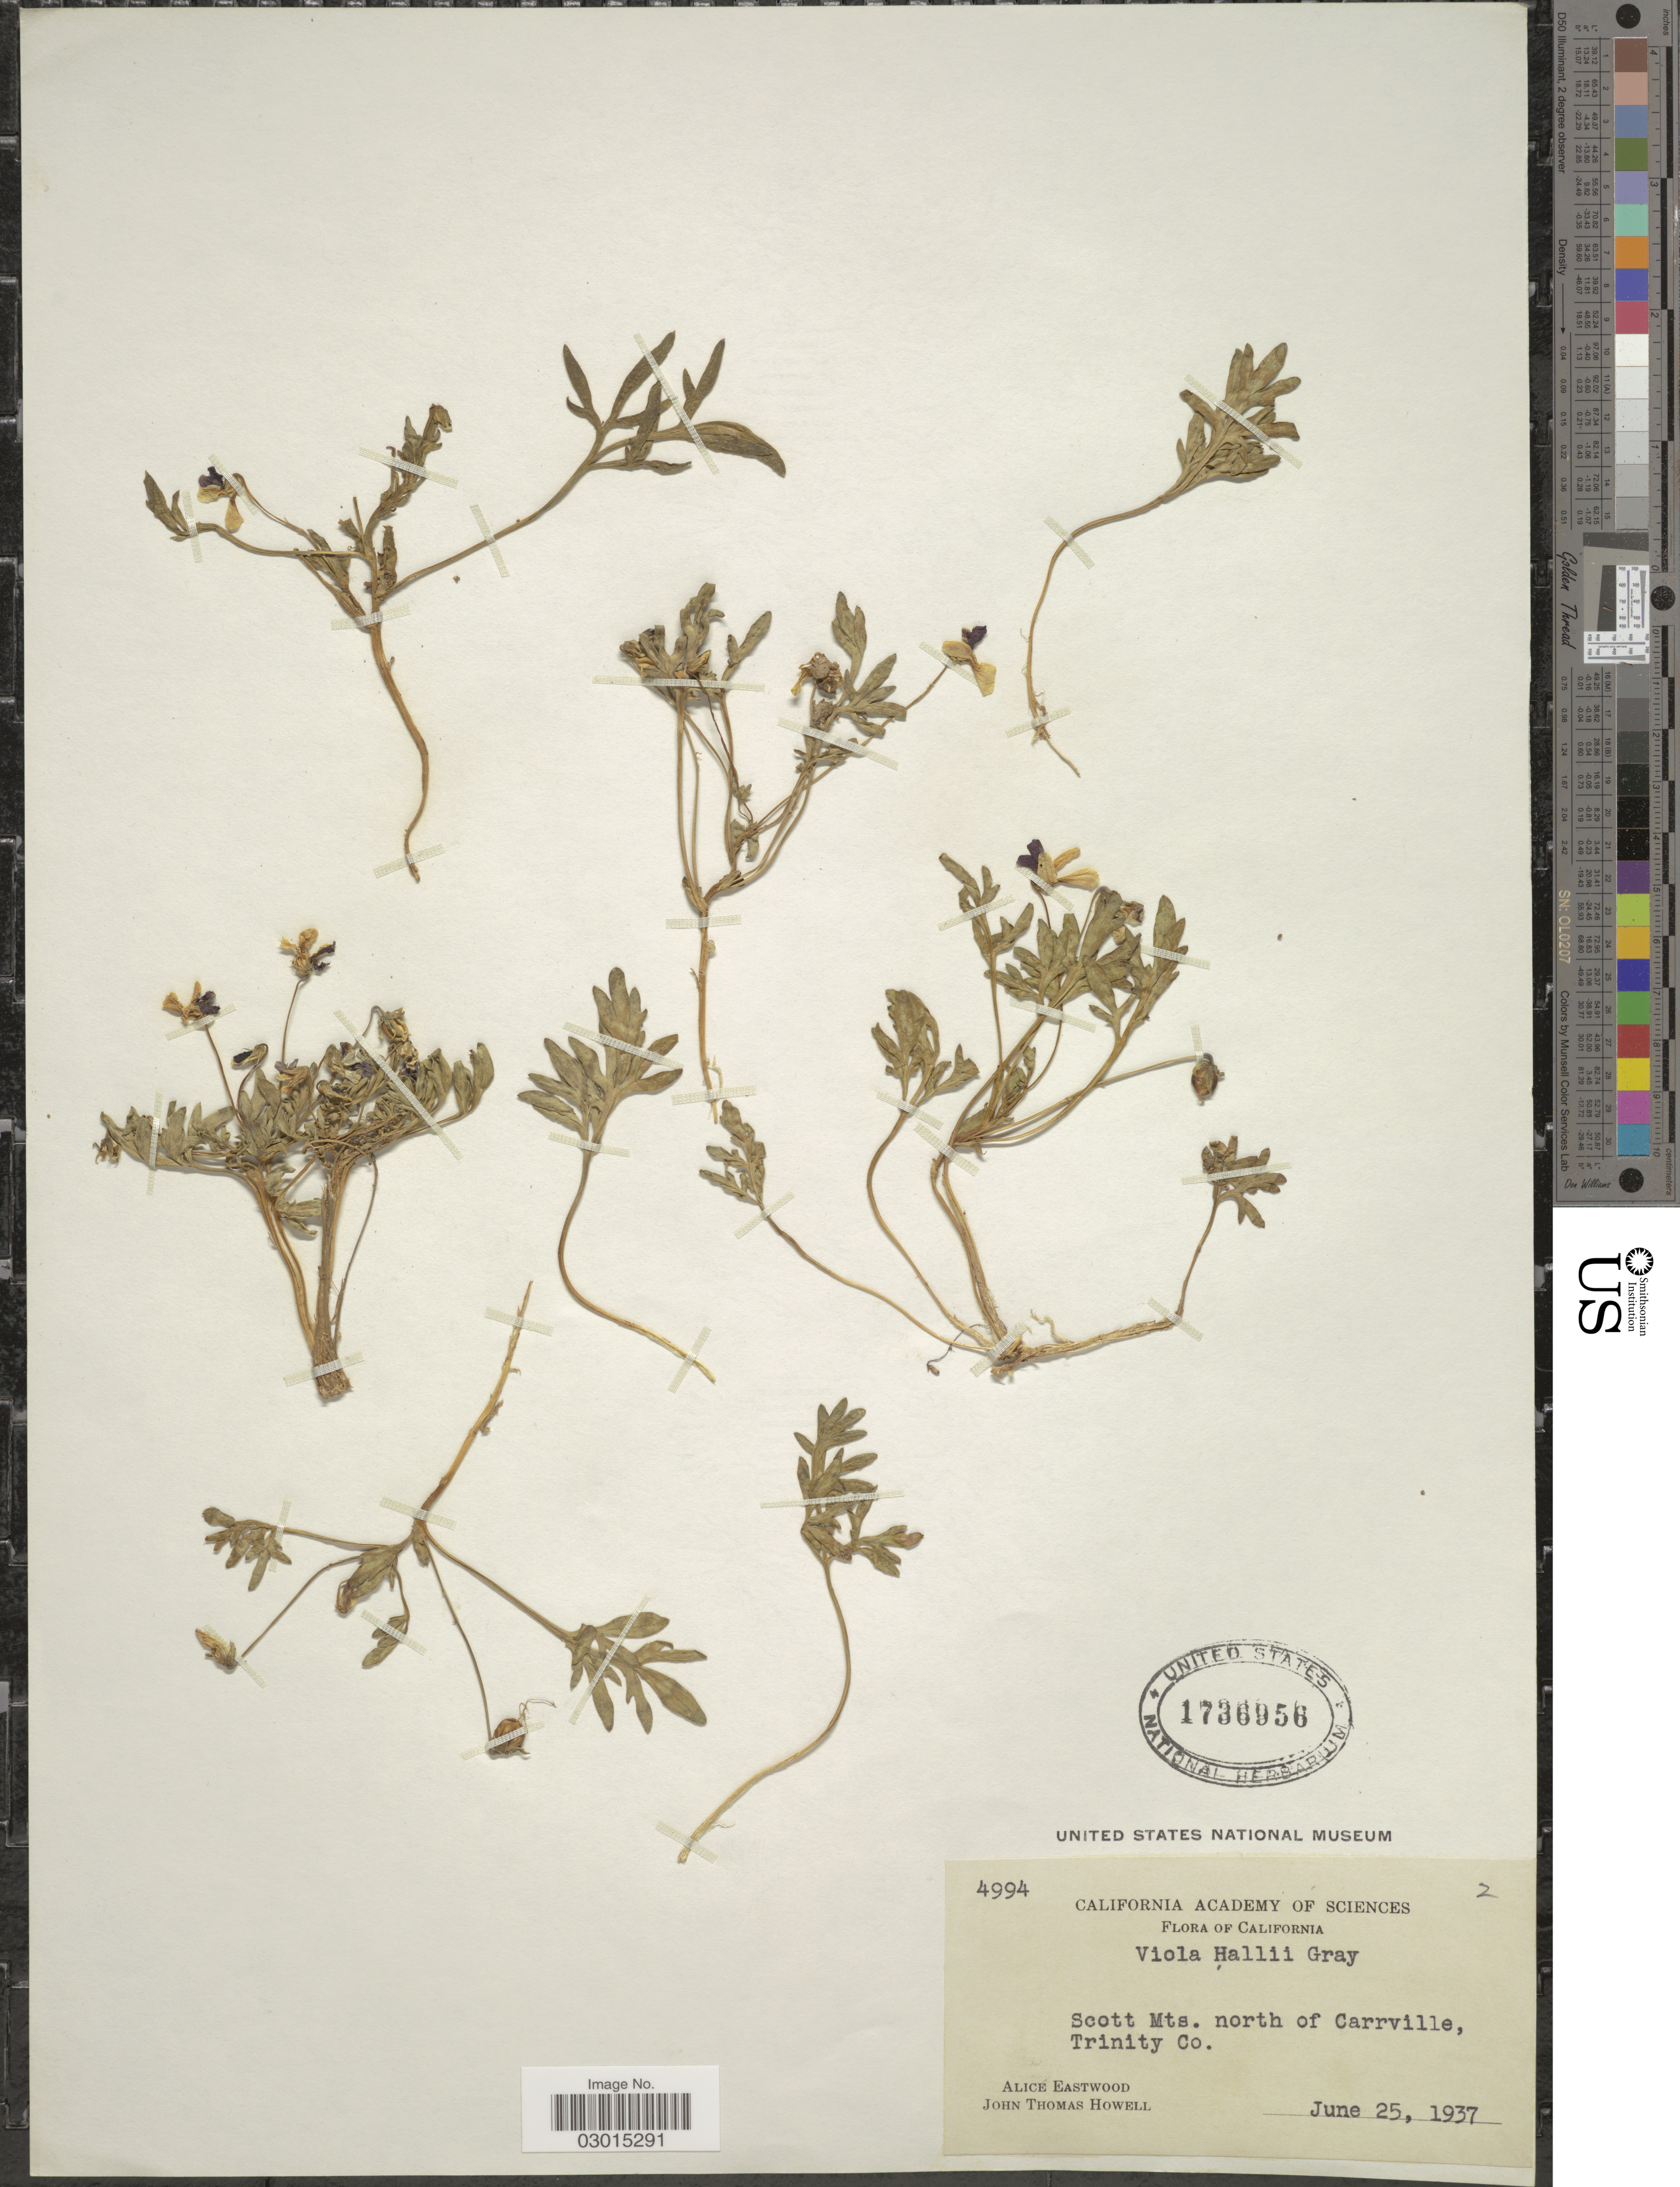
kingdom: Plantae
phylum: Tracheophyta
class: Magnoliopsida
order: Malpighiales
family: Violaceae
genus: Viola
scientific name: Viola hallii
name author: A. Gray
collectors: A. Eastwood & J. T. Howell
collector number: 4994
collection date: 1937-06-25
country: United States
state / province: California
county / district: Trinity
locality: Scott Mts. north of Carrville, Trinity Co.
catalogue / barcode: US 1736956